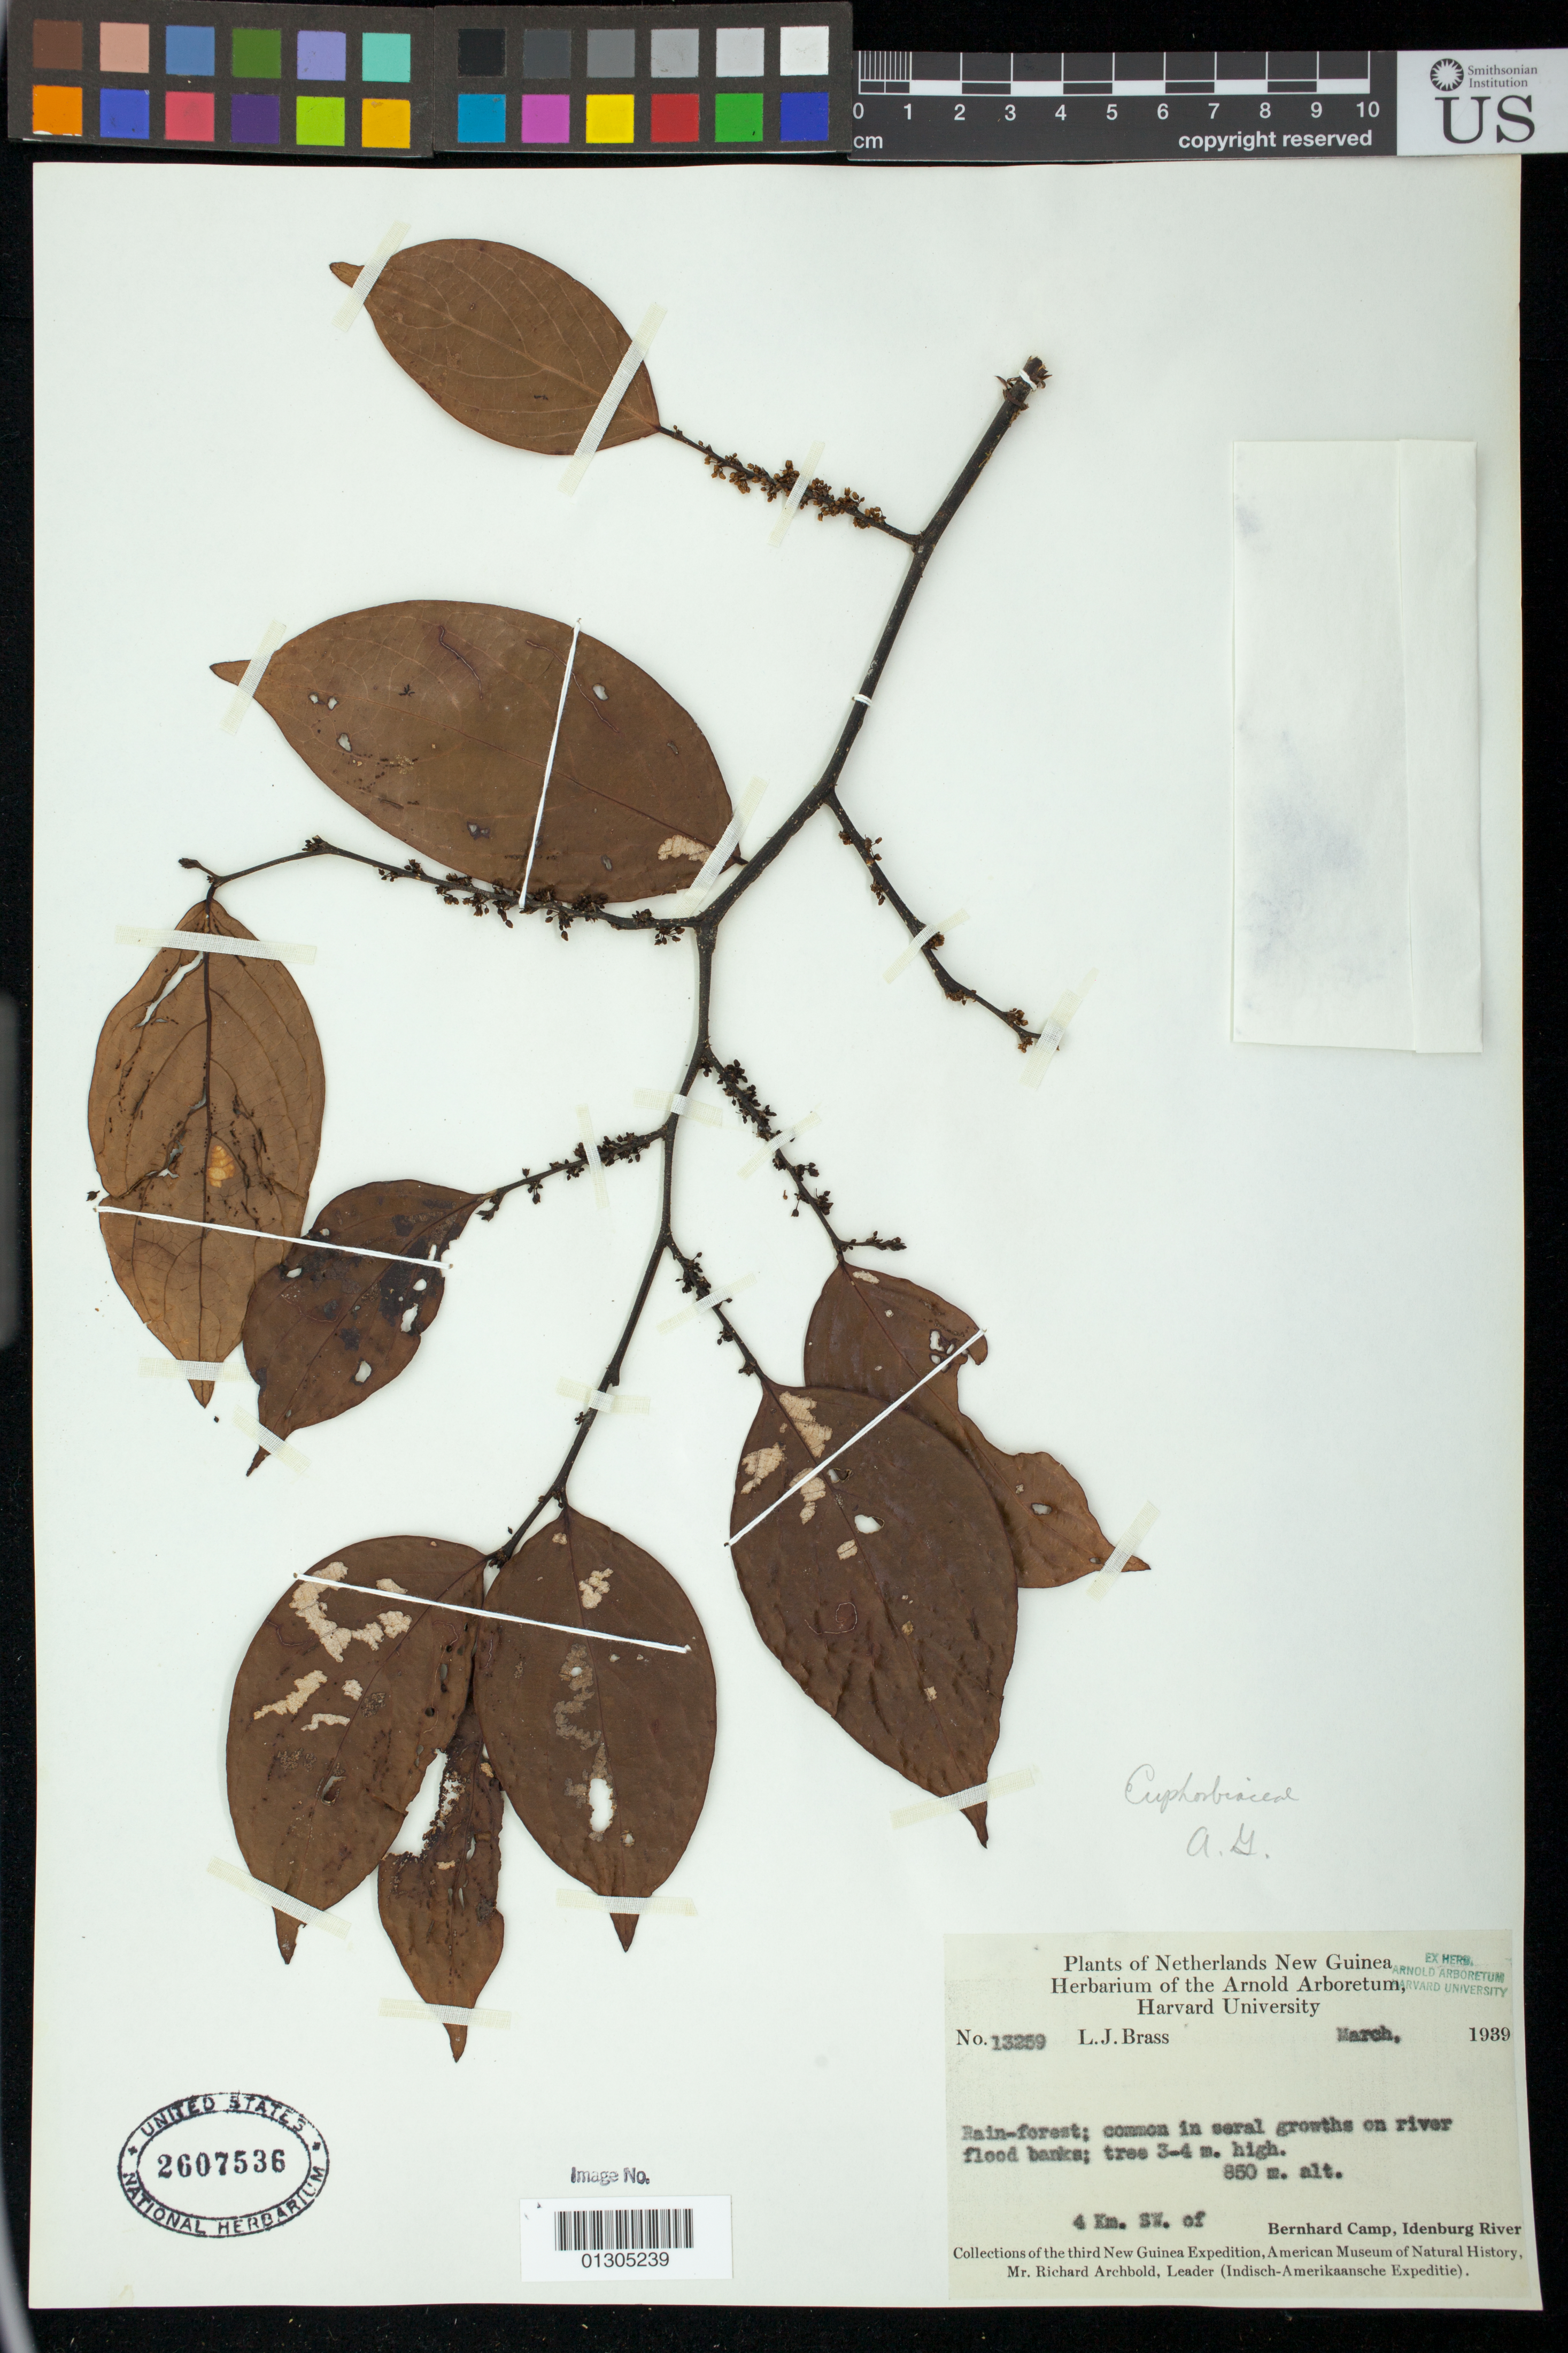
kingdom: Plantae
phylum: Tracheophyta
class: Magnoliopsida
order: Malpighiales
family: Euphorbiaceae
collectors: L. J. Brass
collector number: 13259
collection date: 1939-03-01/1939-03-31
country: Papua New Guinea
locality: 4 Km. SW. of Bernhard Camp, Idenburg River (Taritatu River)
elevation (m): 850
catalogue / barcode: US 2607536